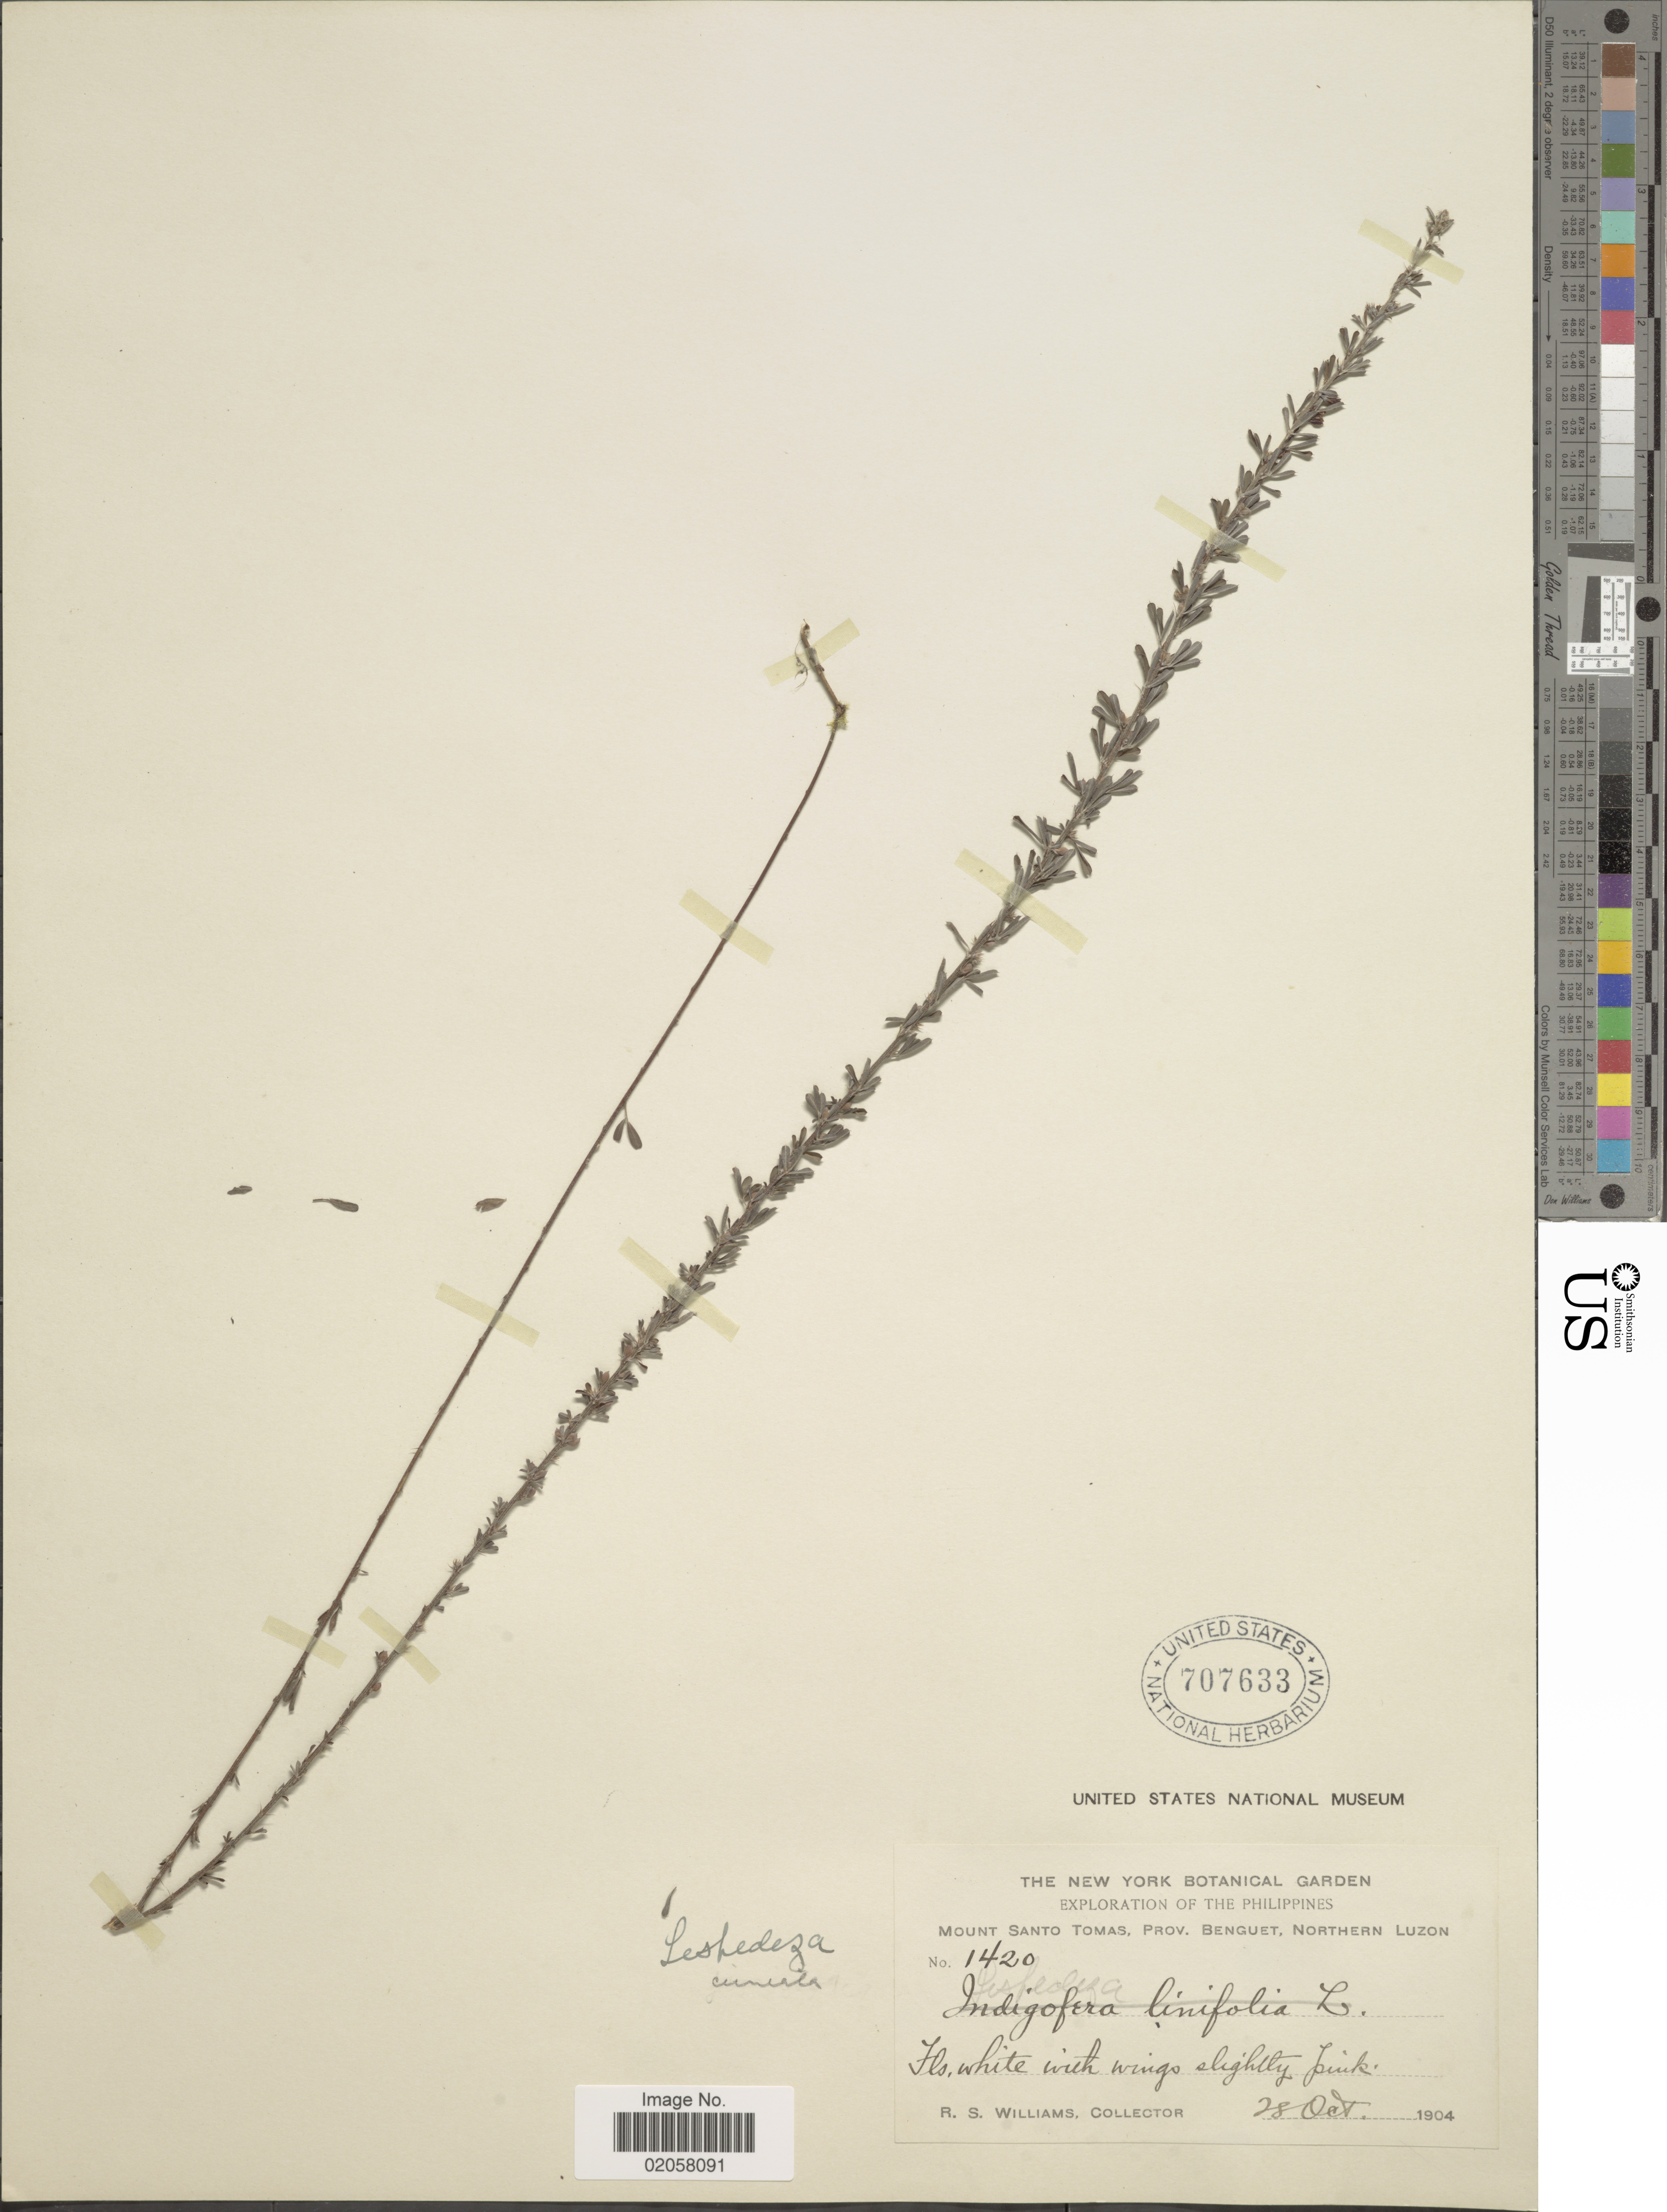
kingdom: Plantae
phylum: Tracheophyta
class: Magnoliopsida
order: Fabales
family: Fabaceae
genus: Lespedeza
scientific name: Lespedeza cuneata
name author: (Dum. Cours.) G. Don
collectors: R. S. Williams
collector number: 1420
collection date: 1904-10-28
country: Philippines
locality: Mount Santo Tomas, Prov. Benguet, Northern Luzon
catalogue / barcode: US 707633